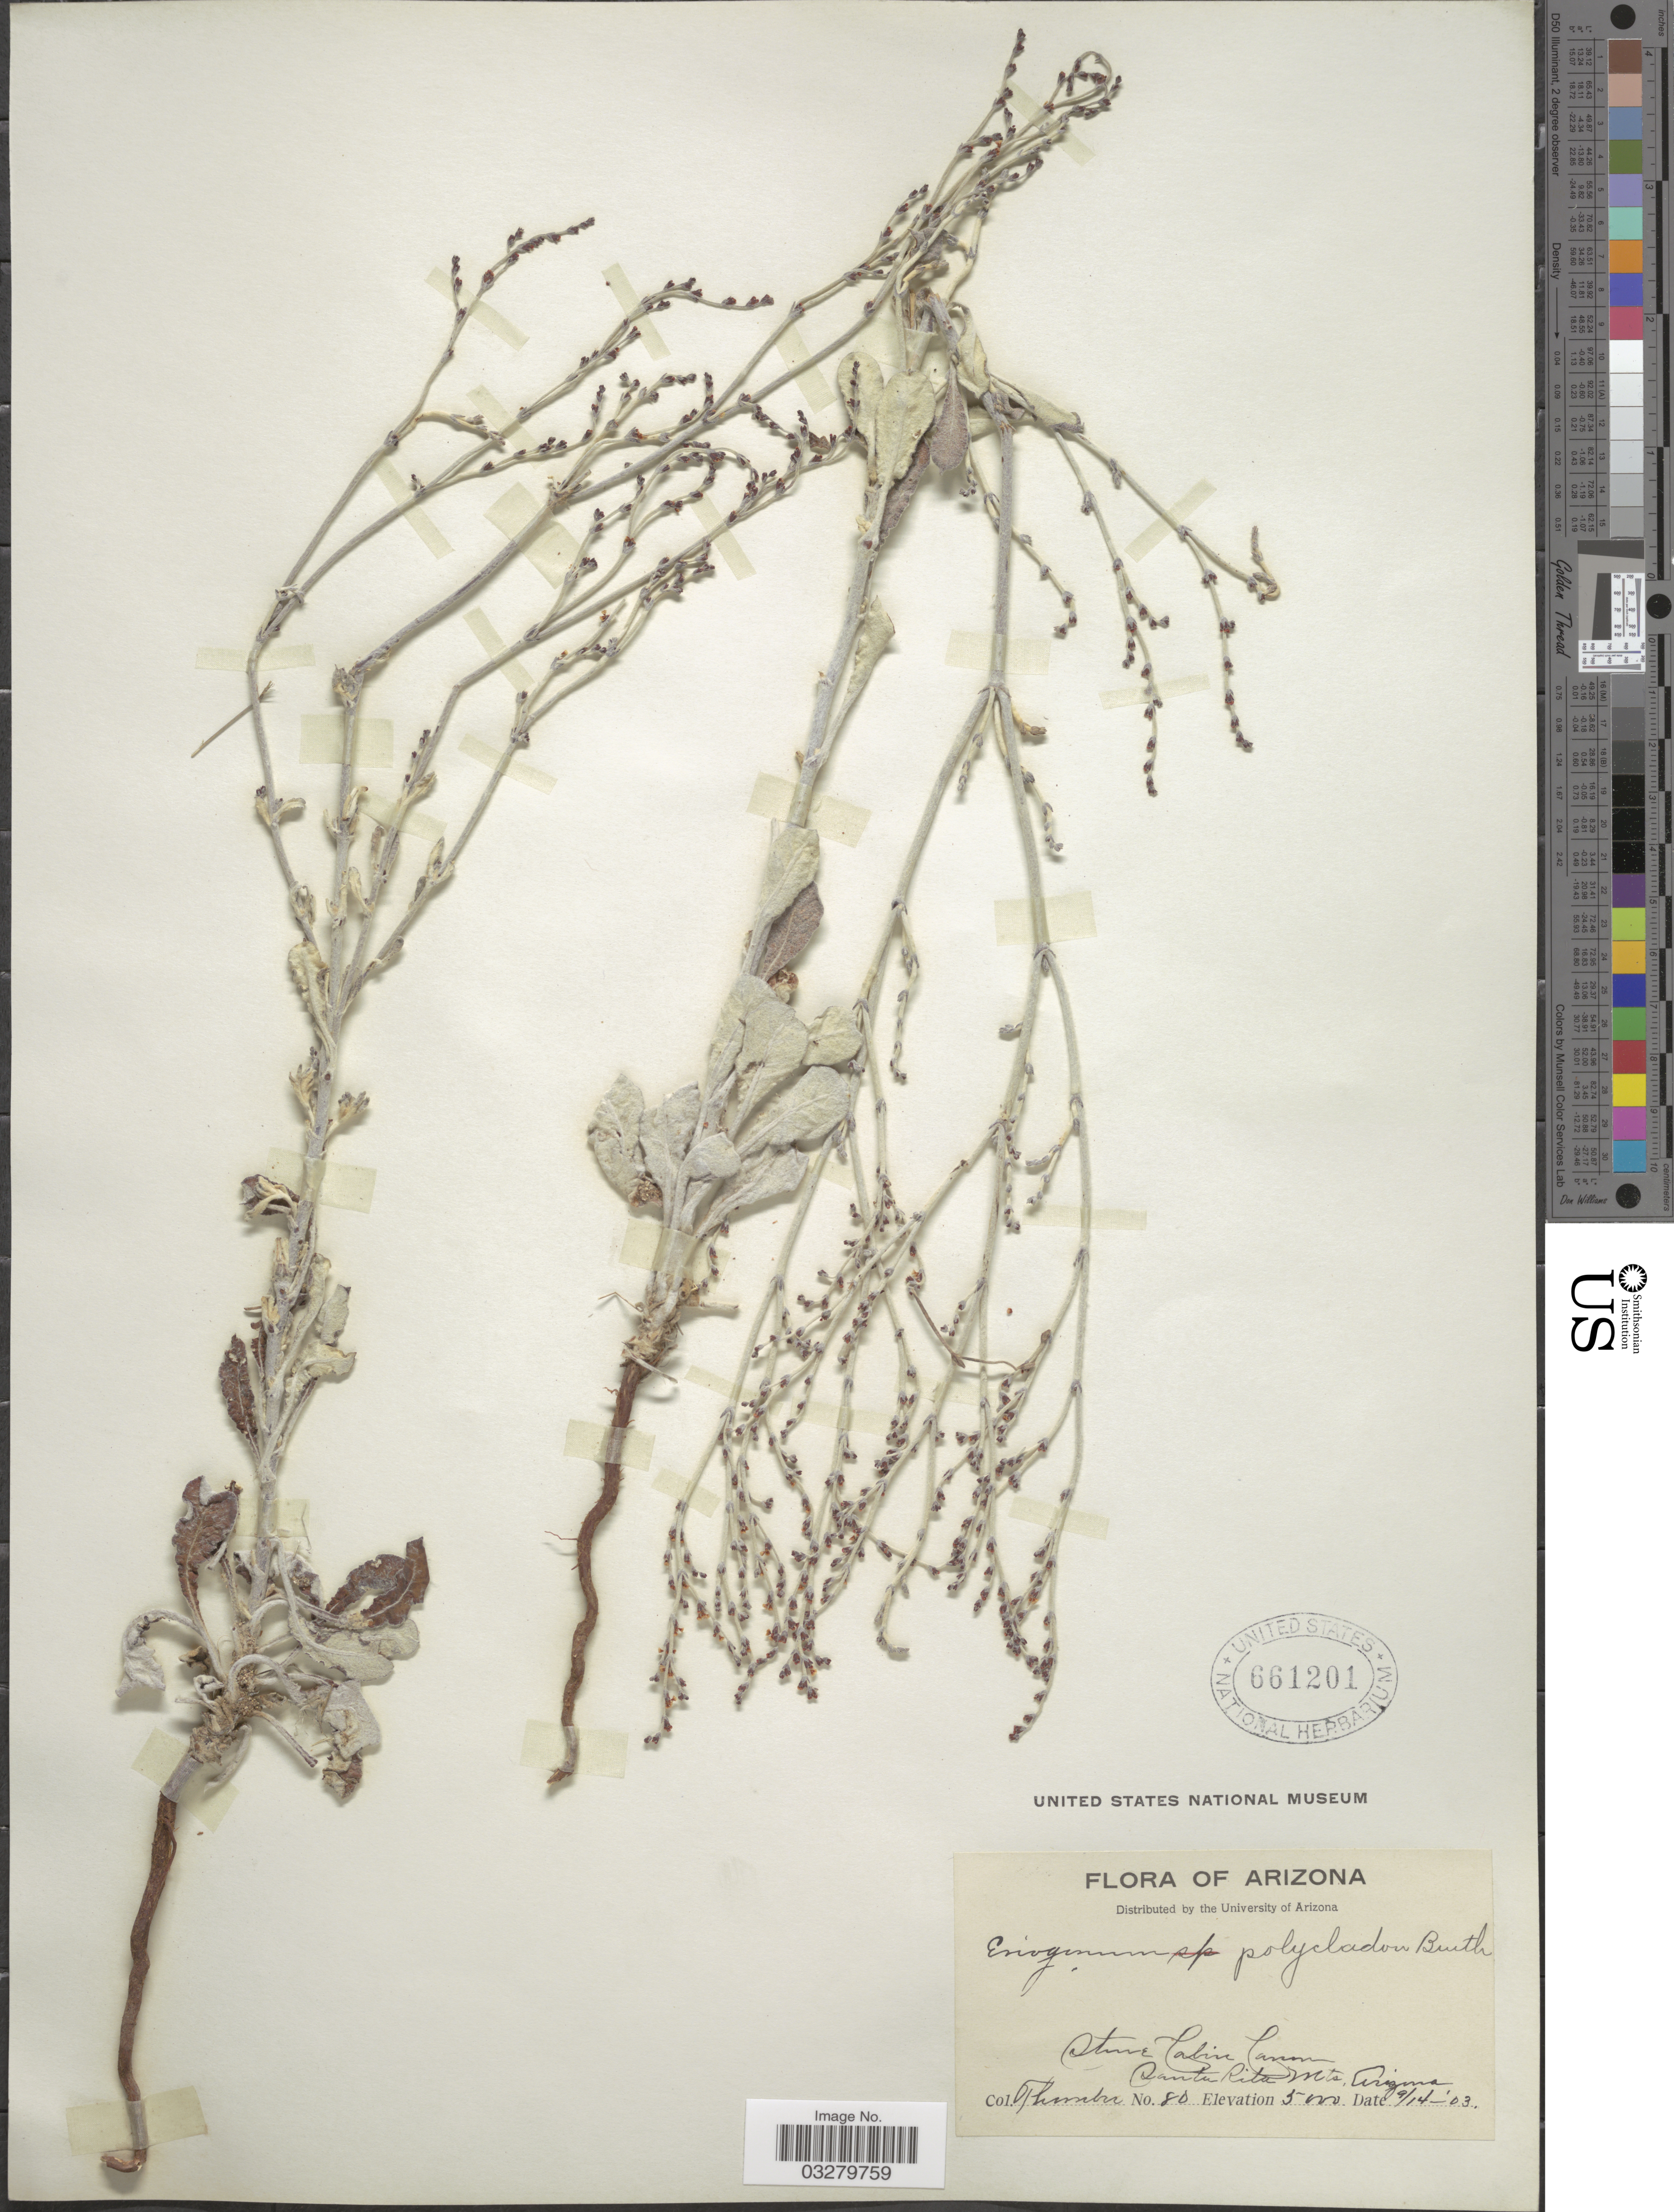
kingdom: Plantae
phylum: Tracheophyta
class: Magnoliopsida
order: Caryophyllales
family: Polygonaceae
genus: Eriogonum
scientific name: Eriogonum polycladon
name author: Benth.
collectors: J. Thornber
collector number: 80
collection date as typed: Transcribed d/m/y: 14/9/3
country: United States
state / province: Arizona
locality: Stone Cabin Canon, Santa Rita Mts.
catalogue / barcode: US 661201